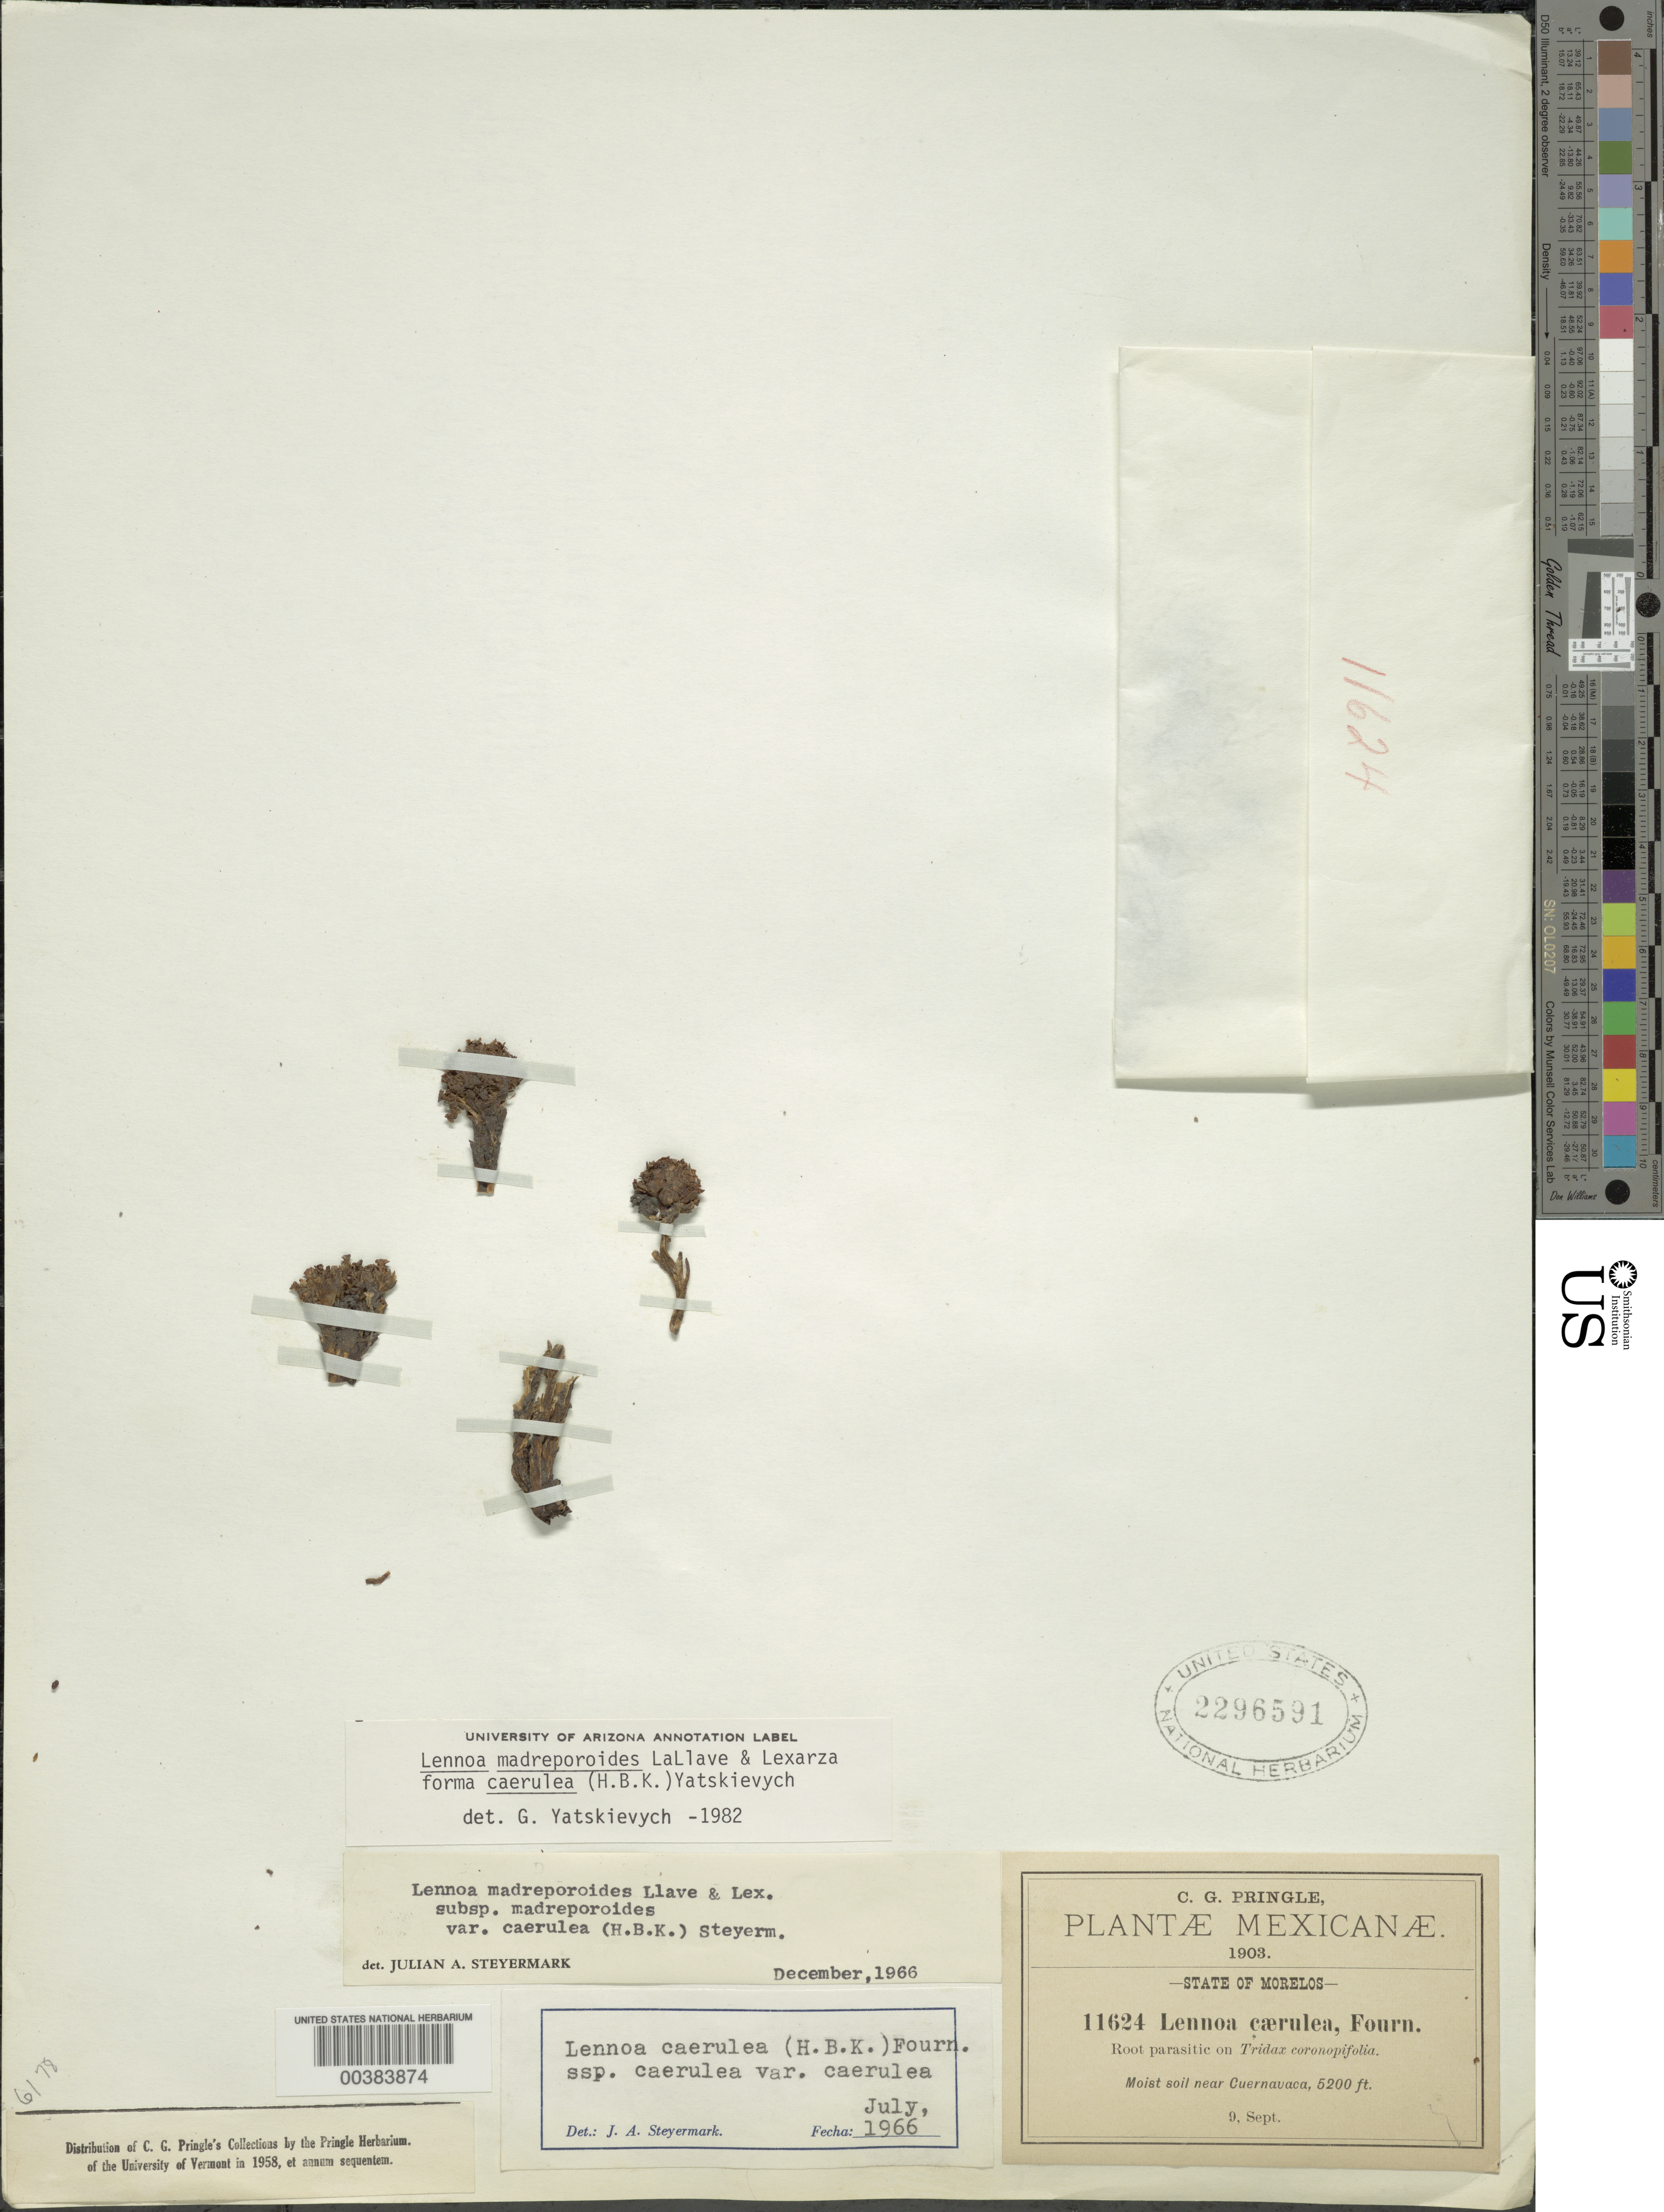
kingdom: Plantae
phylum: Tracheophyta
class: Magnoliopsida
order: Boraginales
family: Lennoaceae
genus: Lennoa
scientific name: Lennoa madreporoides f. caerulea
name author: (Kunth) Yatsk.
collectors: C. G. Pringle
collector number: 11624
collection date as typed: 09 Sep 1903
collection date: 1903-09-09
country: Mexico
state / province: Morelos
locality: Near Cuernavaca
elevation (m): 1585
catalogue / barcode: US 2296591